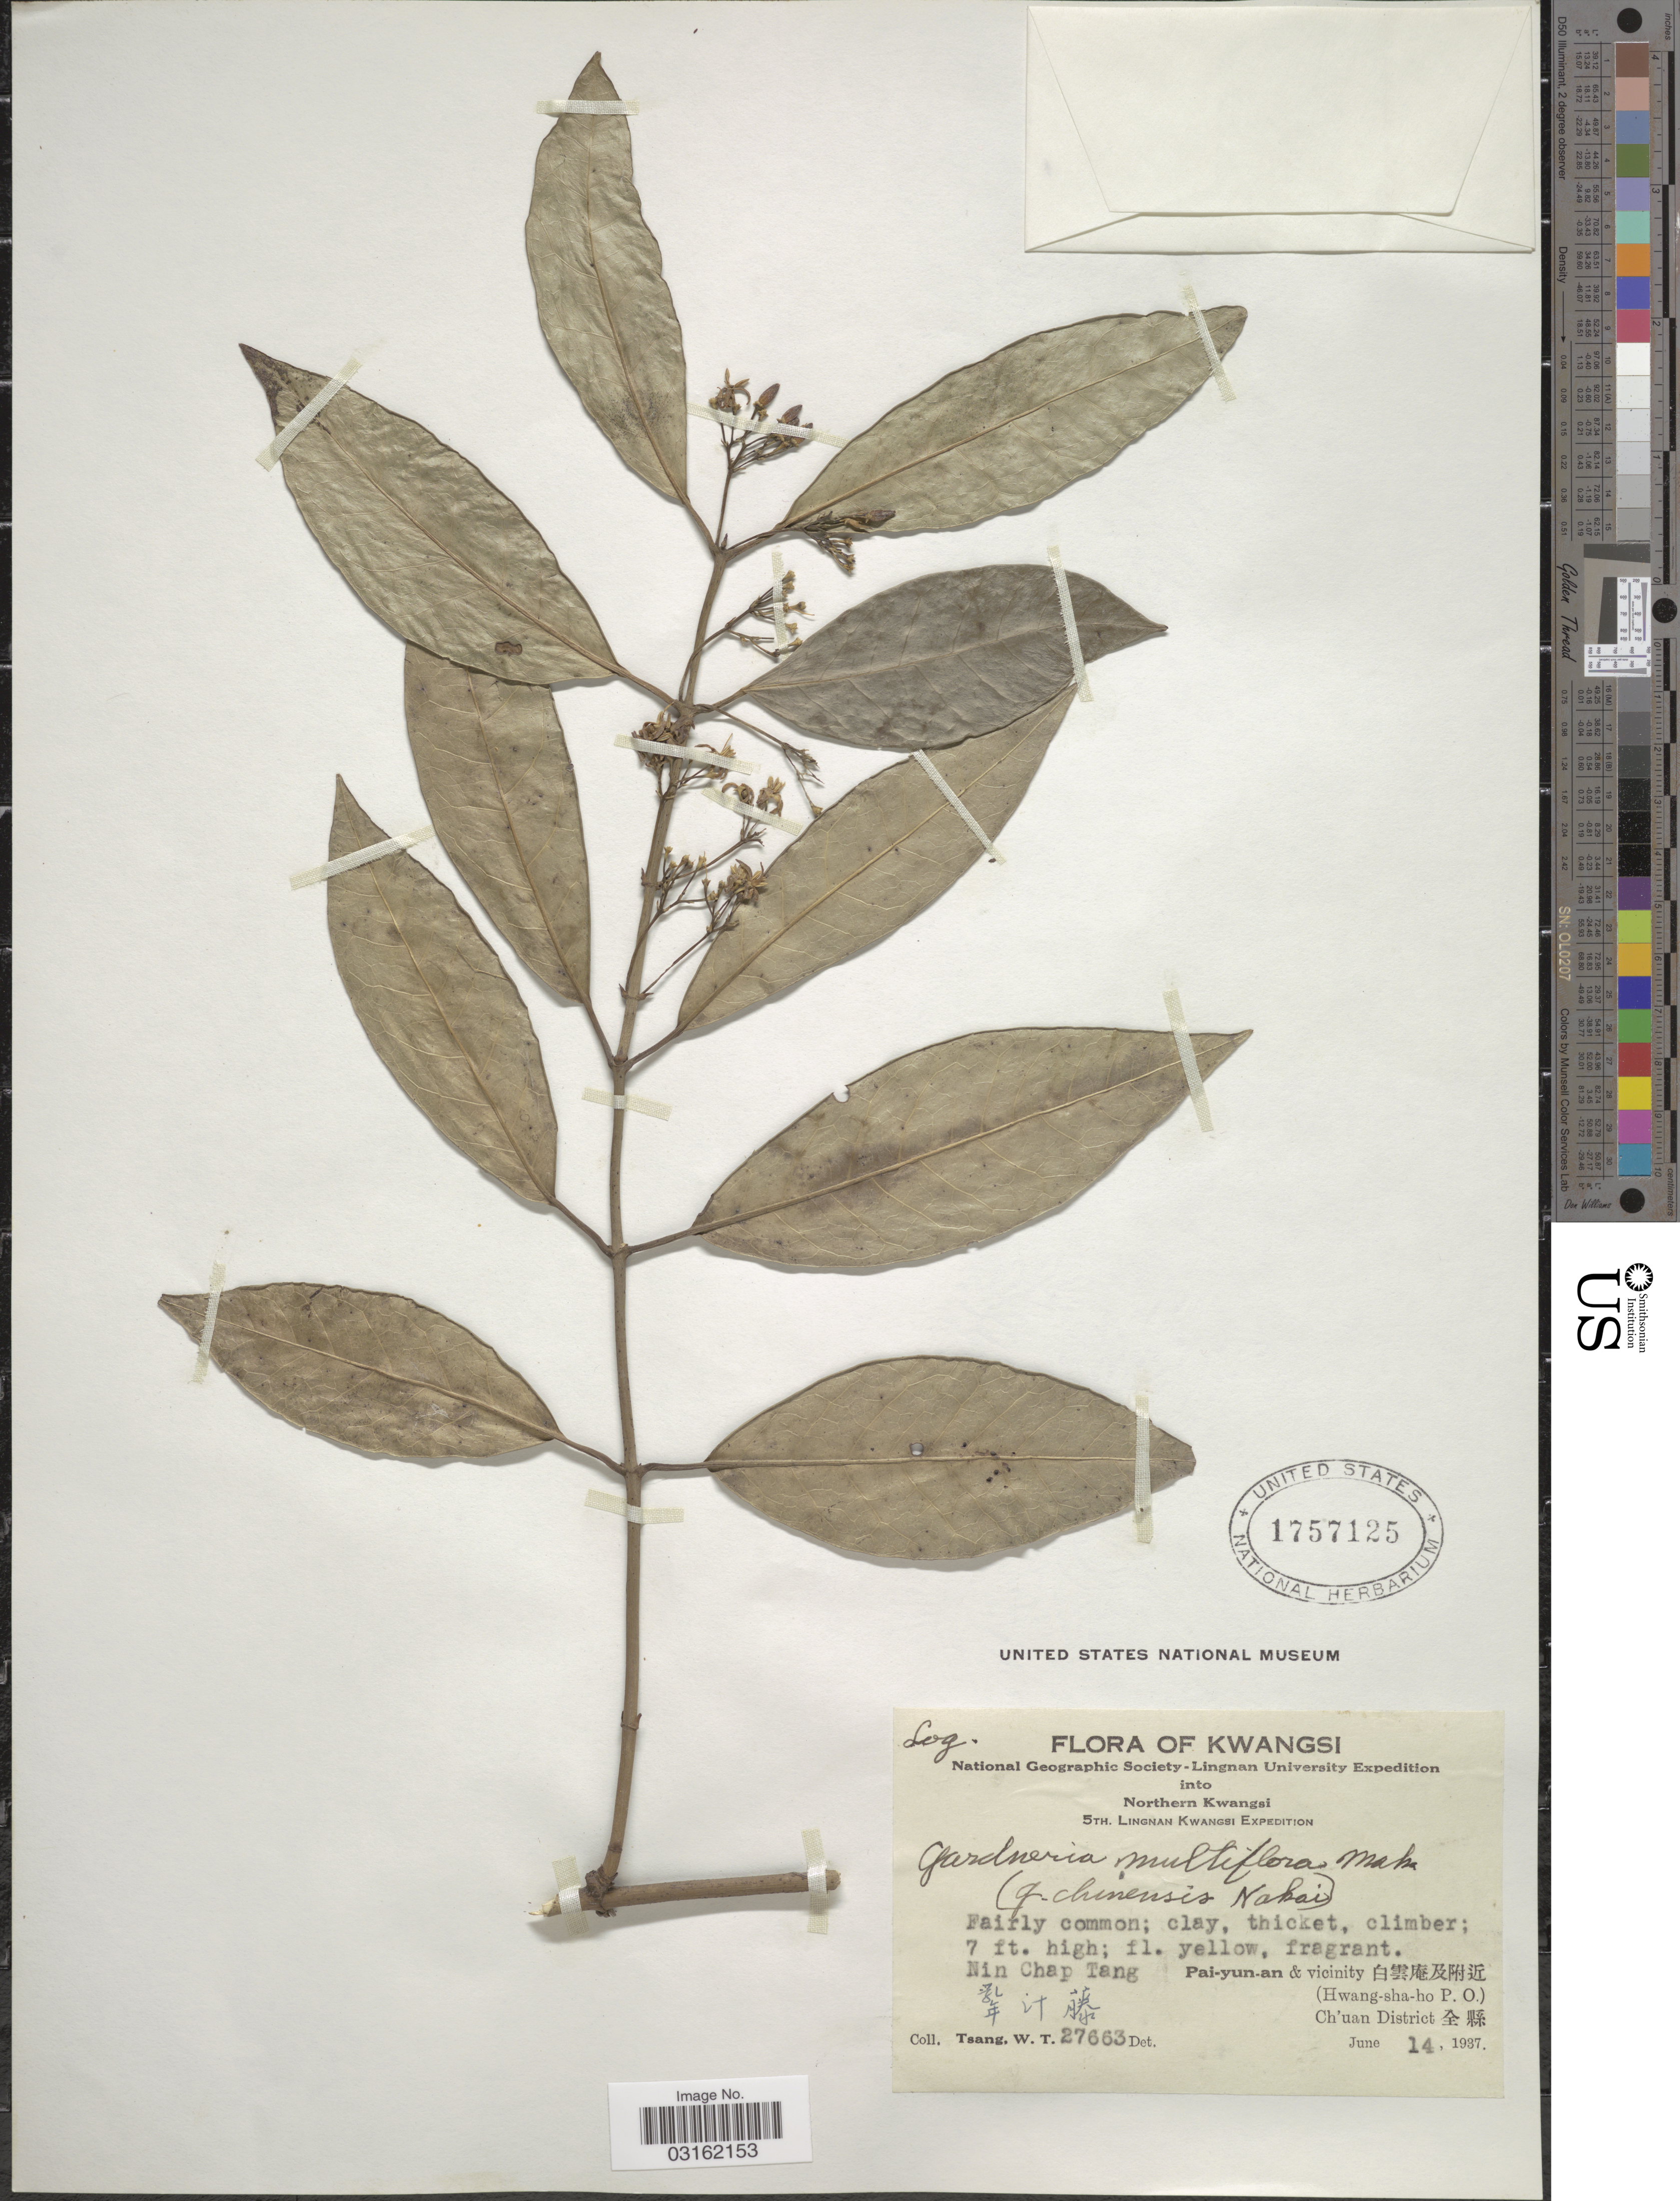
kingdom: Plantae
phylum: Tracheophyta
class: Magnoliopsida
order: Gentianales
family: Loganiaceae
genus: Gardneria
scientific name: Gardneria multiflora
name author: Makino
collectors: W. T. Tsang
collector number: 27663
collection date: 1937-06-14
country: China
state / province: Guangxi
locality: Kwangsi, Northern Kwangsi, Nin Chap Tang, Pai-yun-an & vicinity X, (Hwang-sha-ho P.O.), Ch'uan District X.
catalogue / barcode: US 1757125